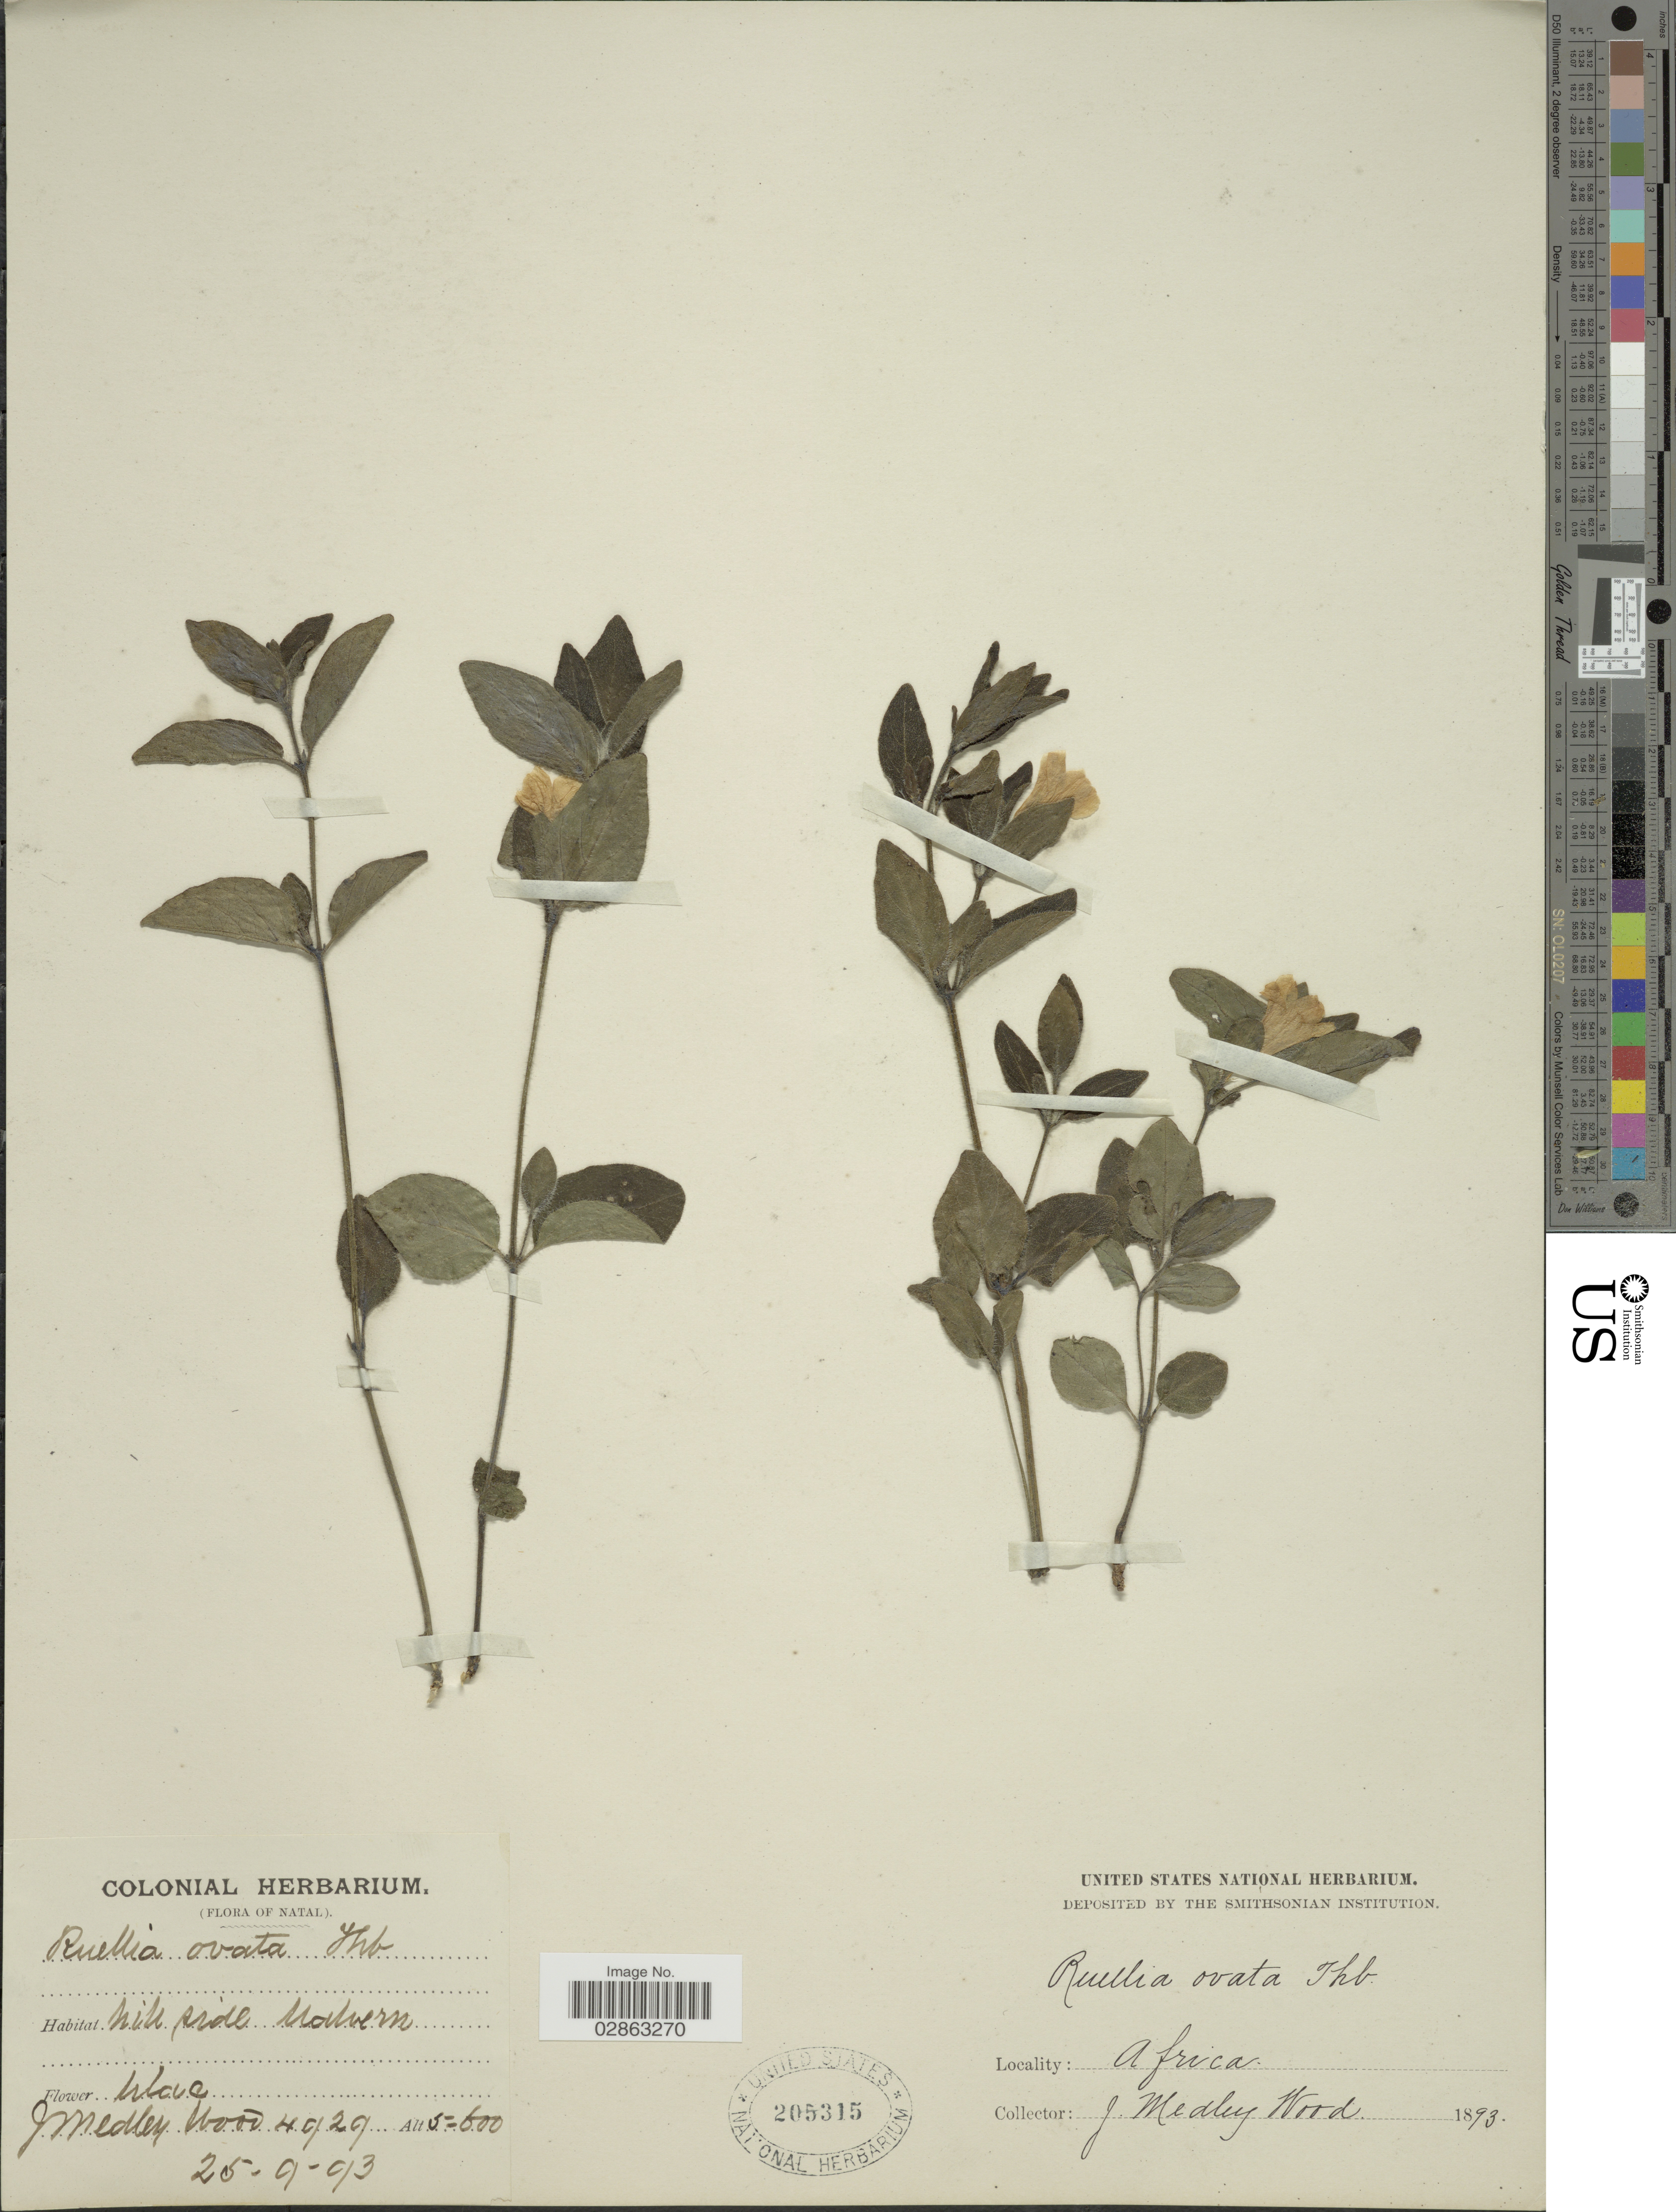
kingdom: Plantae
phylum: Tracheophyta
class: Magnoliopsida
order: Lamiales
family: Acanthaceae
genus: Ruellia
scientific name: Ruellia ovata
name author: Cav.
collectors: J. Medley Wood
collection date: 1893-09-25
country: South Africa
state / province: KwaZulu-Natal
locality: Natal. Hill side Malvern.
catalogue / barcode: US 205315